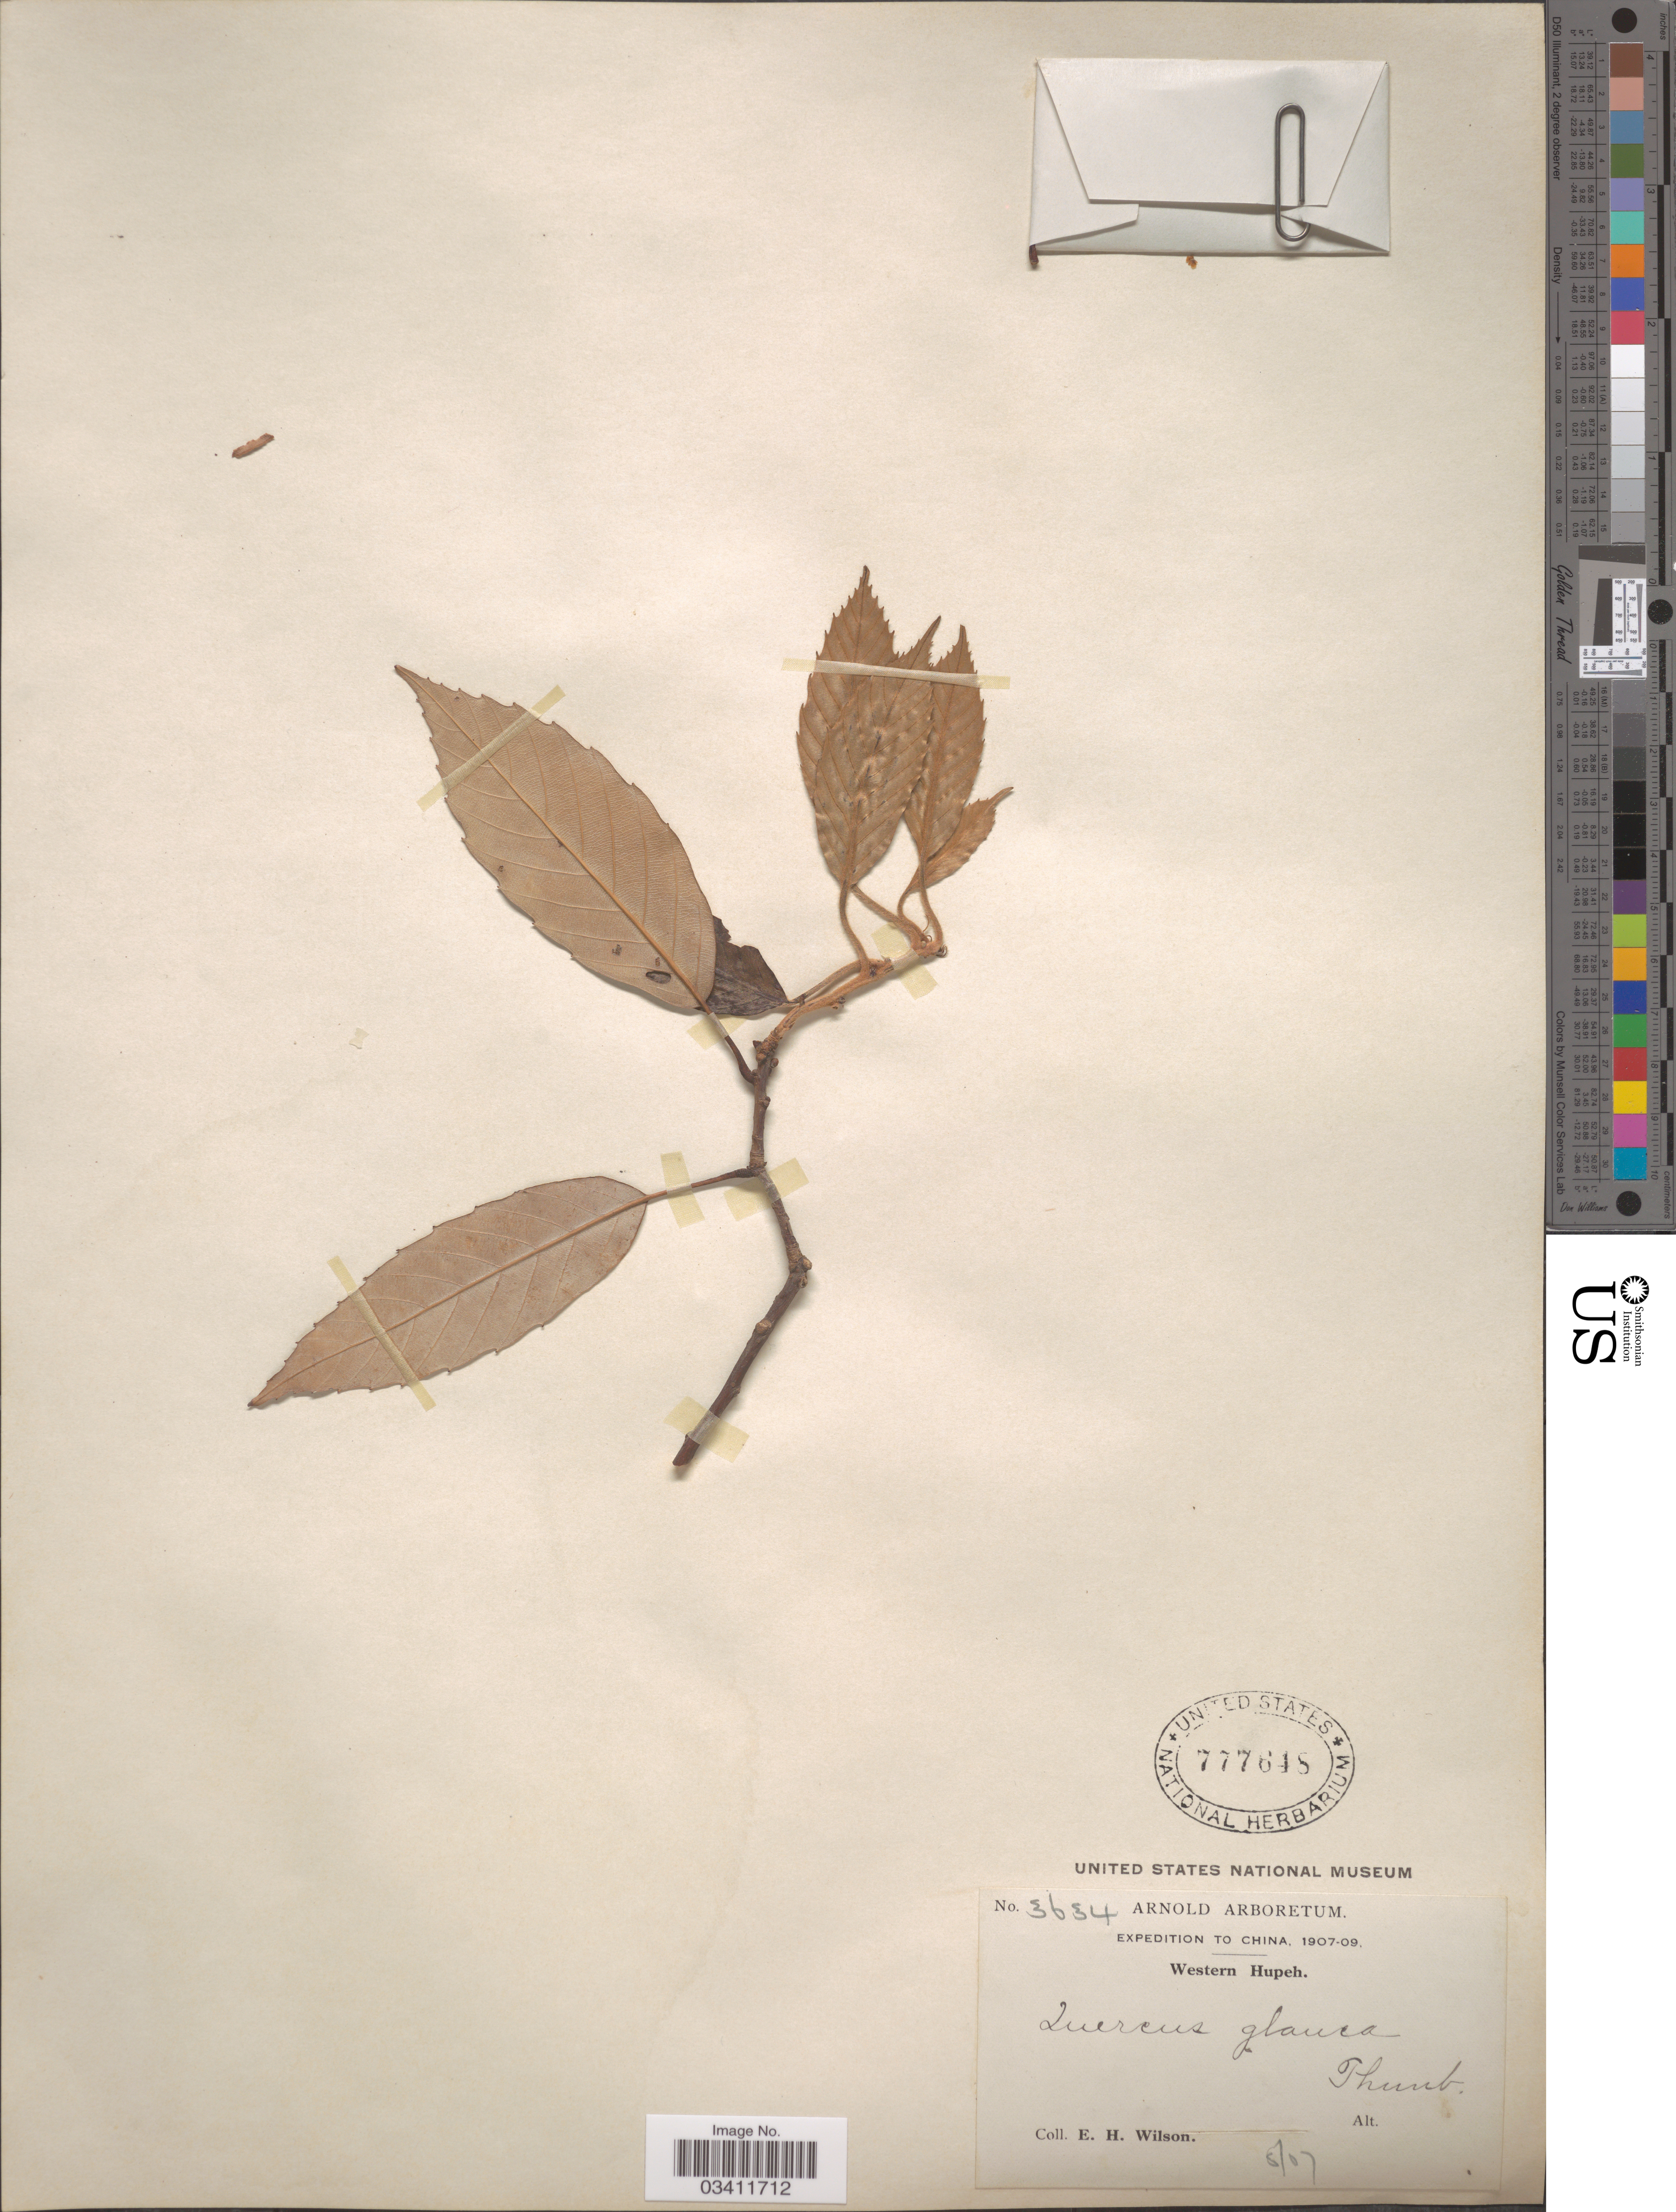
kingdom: Plantae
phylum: Tracheophyta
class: Magnoliopsida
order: Fagales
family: Fagaceae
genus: Quercus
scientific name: Quercus glauca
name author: Thunb.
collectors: E. Wilson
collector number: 3634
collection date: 1907-05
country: China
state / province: Hubei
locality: Western Hupeh.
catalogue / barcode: US 777648